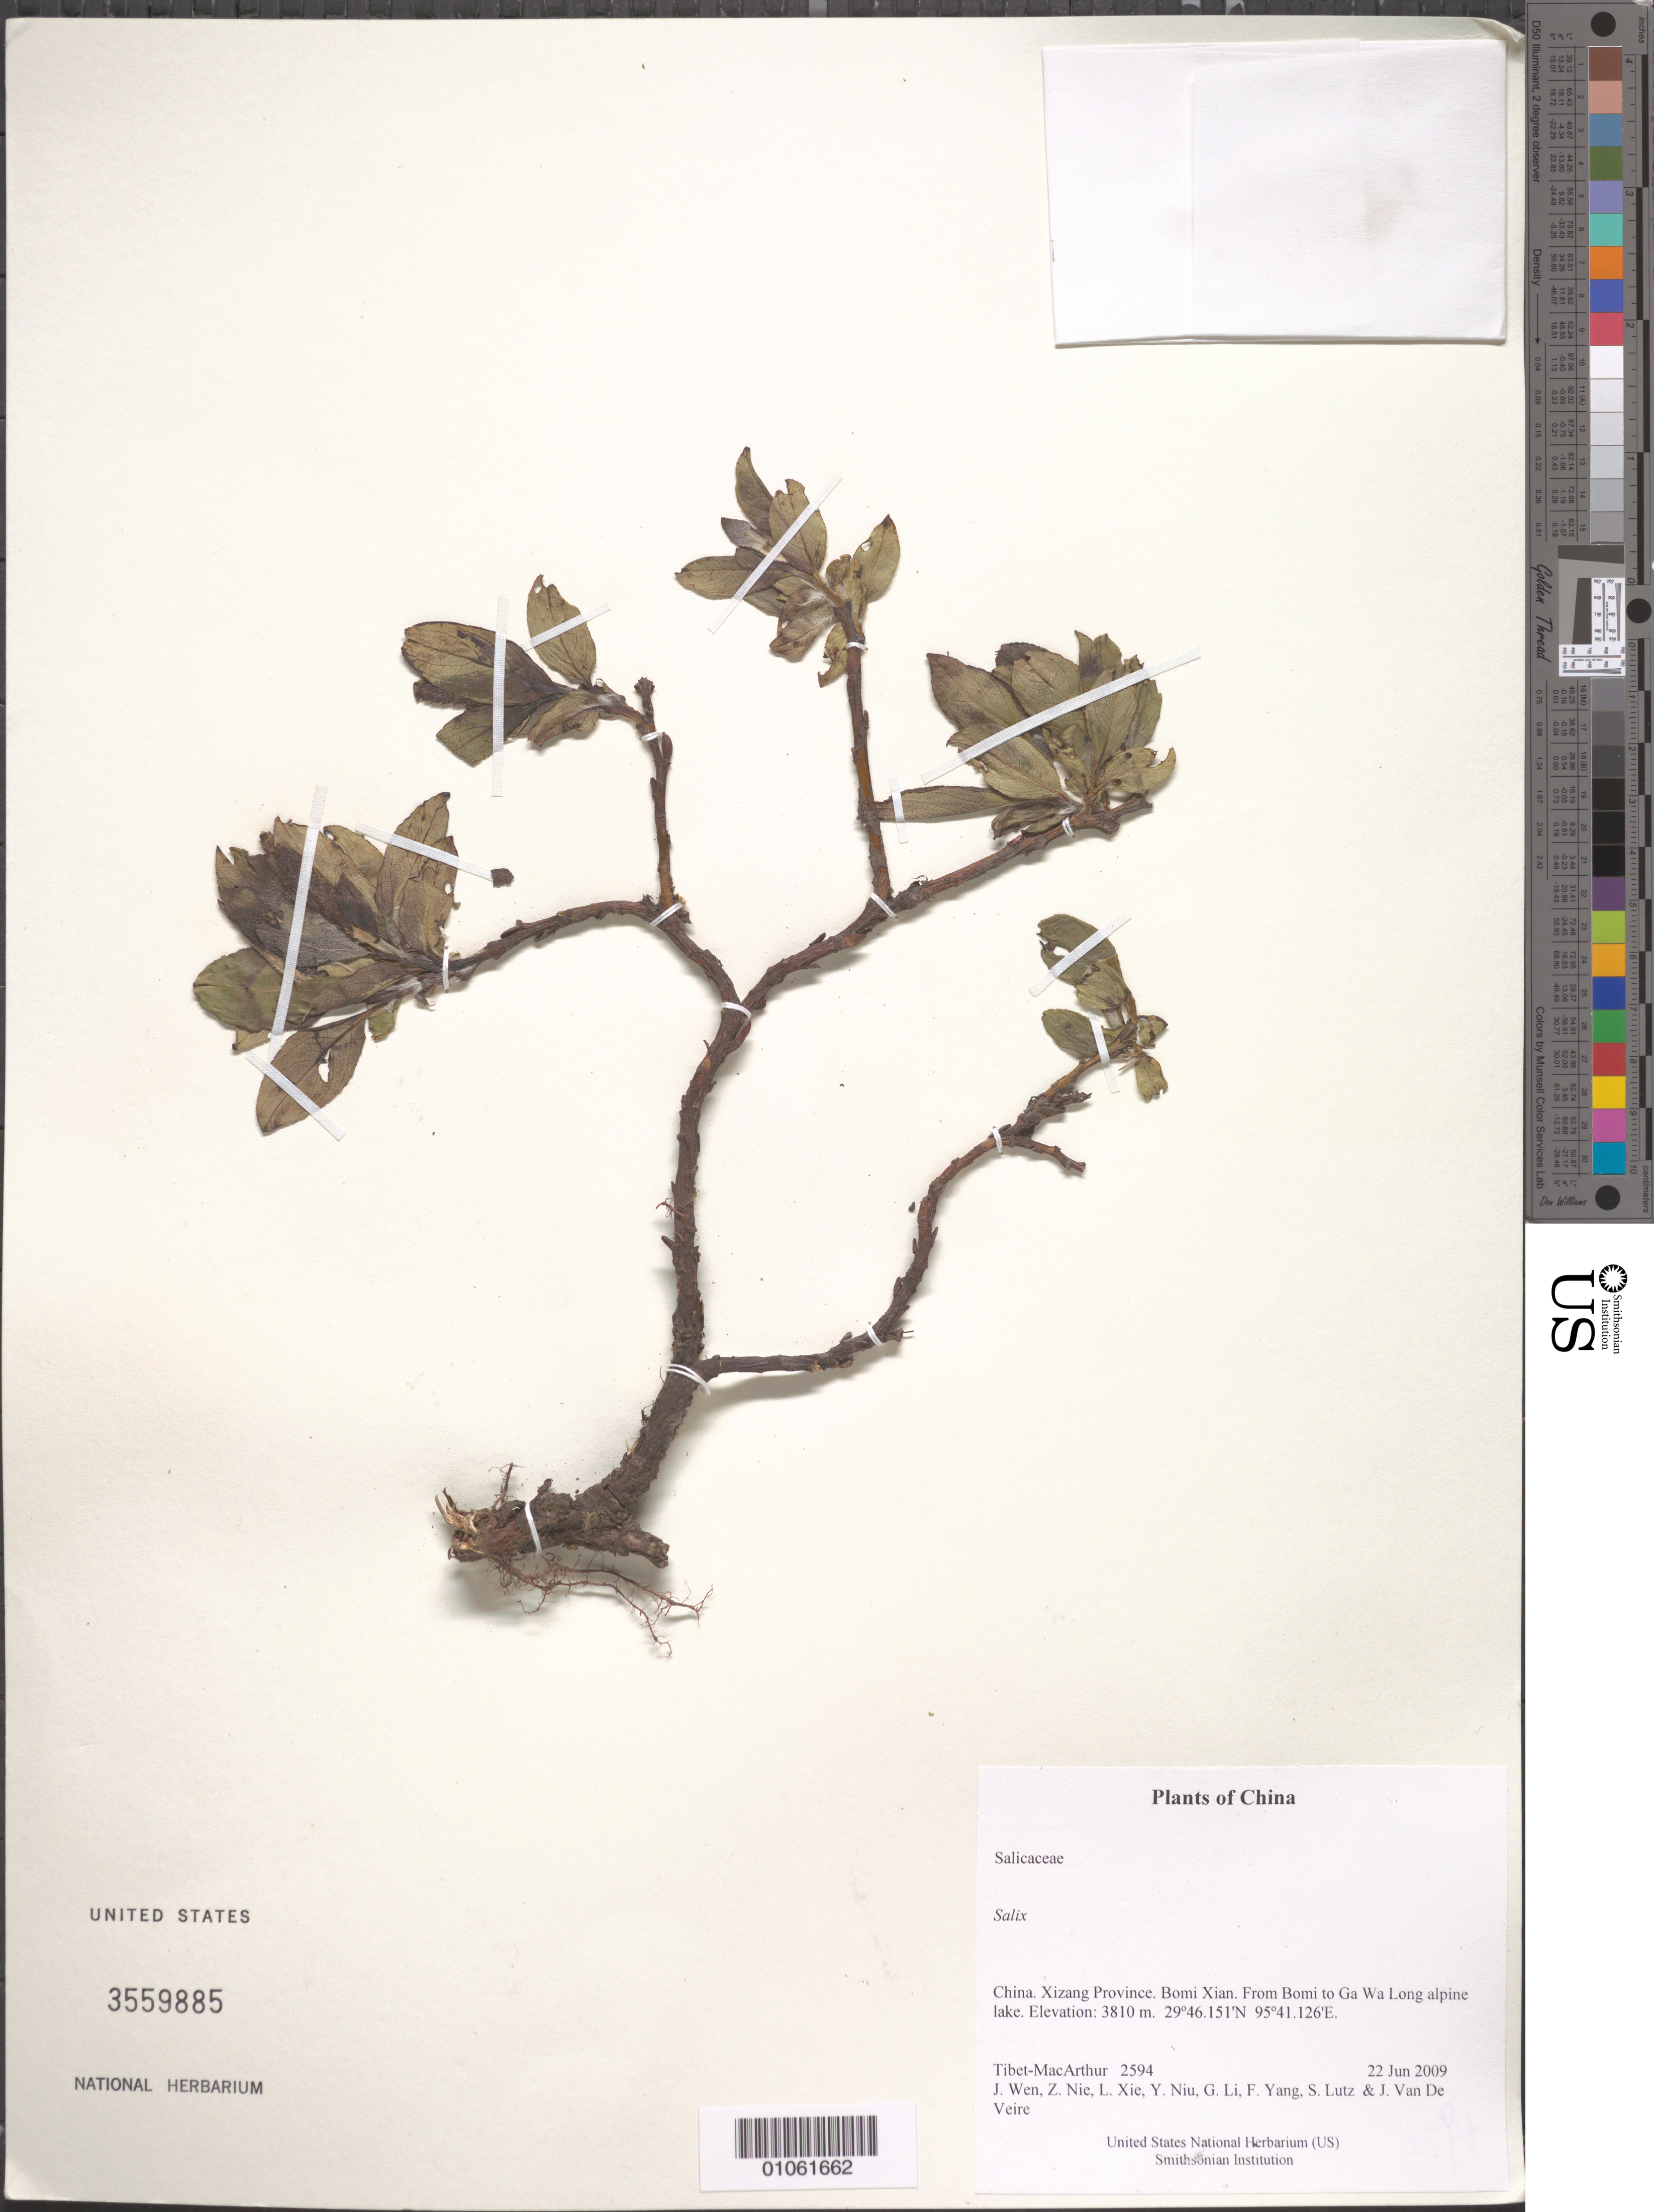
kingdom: Plantae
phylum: Tracheophyta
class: Magnoliopsida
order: Malpighiales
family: Salicaceae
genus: Salix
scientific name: Salix sp.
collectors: Tibet-MacArthur, J. Wen, Z. Nie, L. Xie, Y. Niu, G. Li, F. Yang, S. Lutz & J. Van De Veire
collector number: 2594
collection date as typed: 22 Jun 2009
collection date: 2009-06-22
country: China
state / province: Xizang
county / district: Bomi Xian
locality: From Bomi to Ga Wa Long alpine lake.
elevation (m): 3810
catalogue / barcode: US 3559885